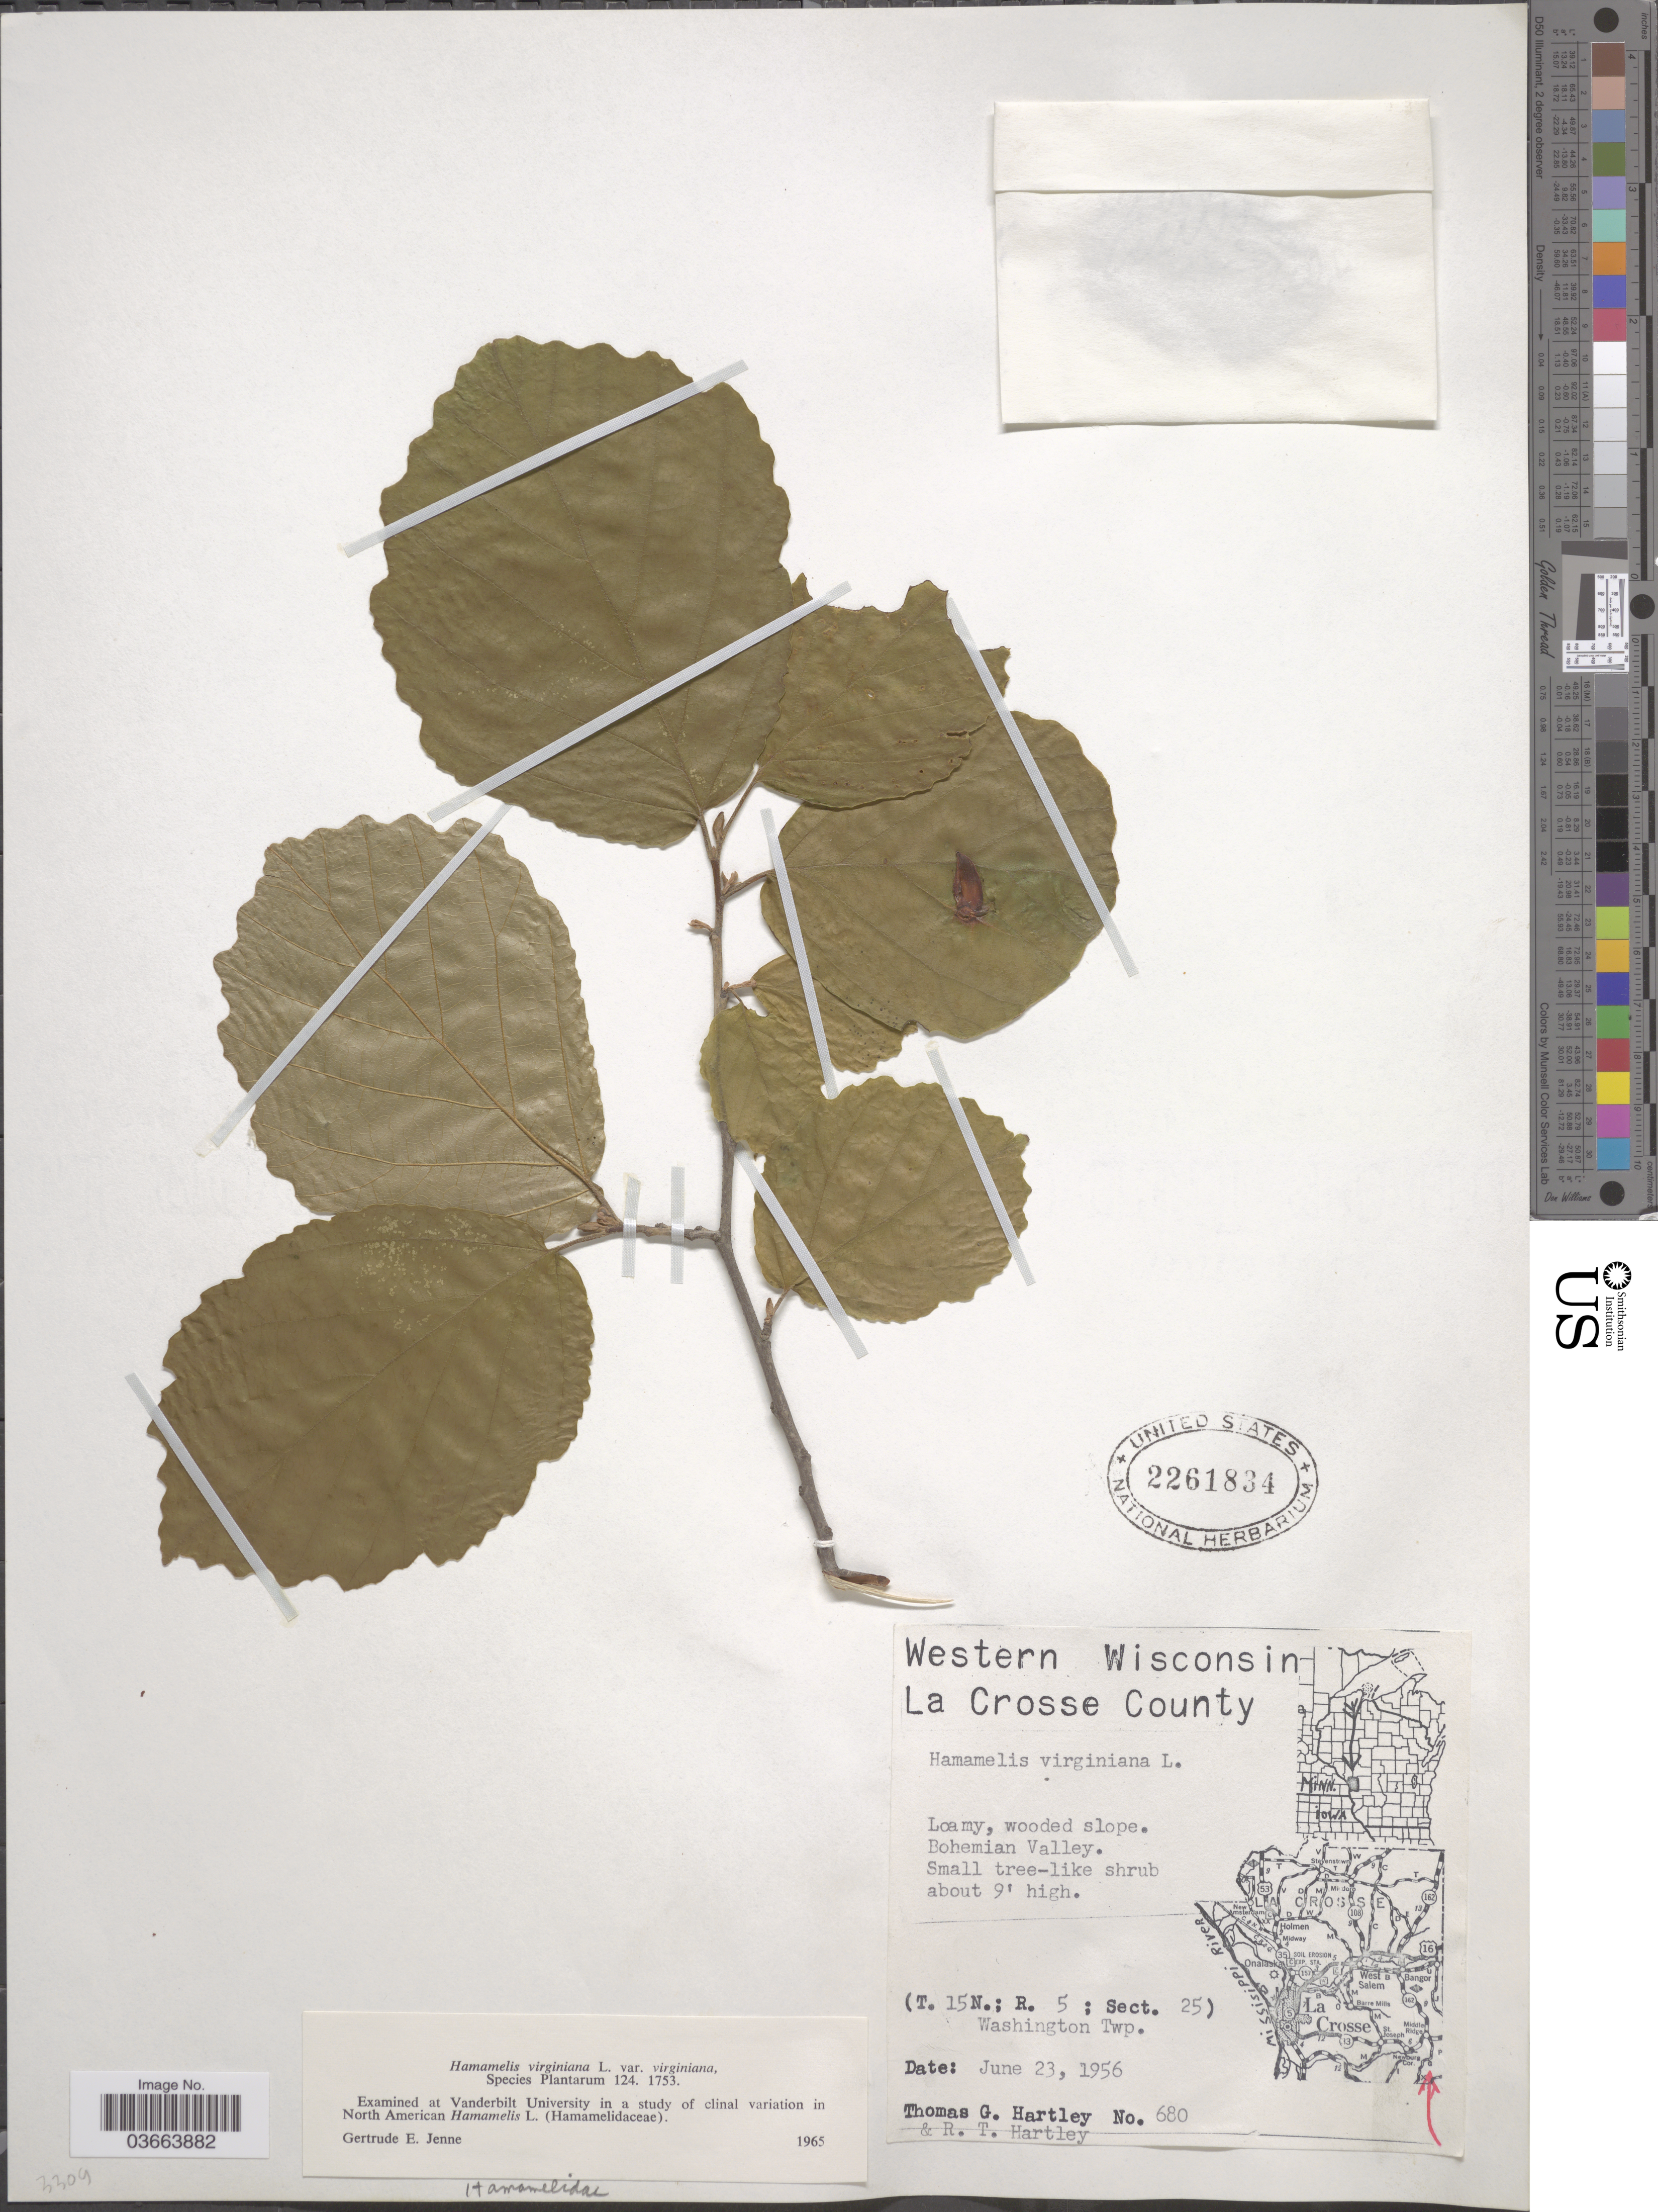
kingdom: Plantae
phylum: Tracheophyta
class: Magnoliopsida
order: Saxifragales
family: Hamamelidaceae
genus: Hamamelis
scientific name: Hamamelis virginiana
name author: L.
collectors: T. G. Hartley & R. T. Hartley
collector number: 680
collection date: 1956-06-23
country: United States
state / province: Wisconsin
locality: Western Wisconsin. La Crosse County. Bohemian Valley. (T, 15N.; R. 5 ; Sect. 25) Washington Twp.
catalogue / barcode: US 2261834